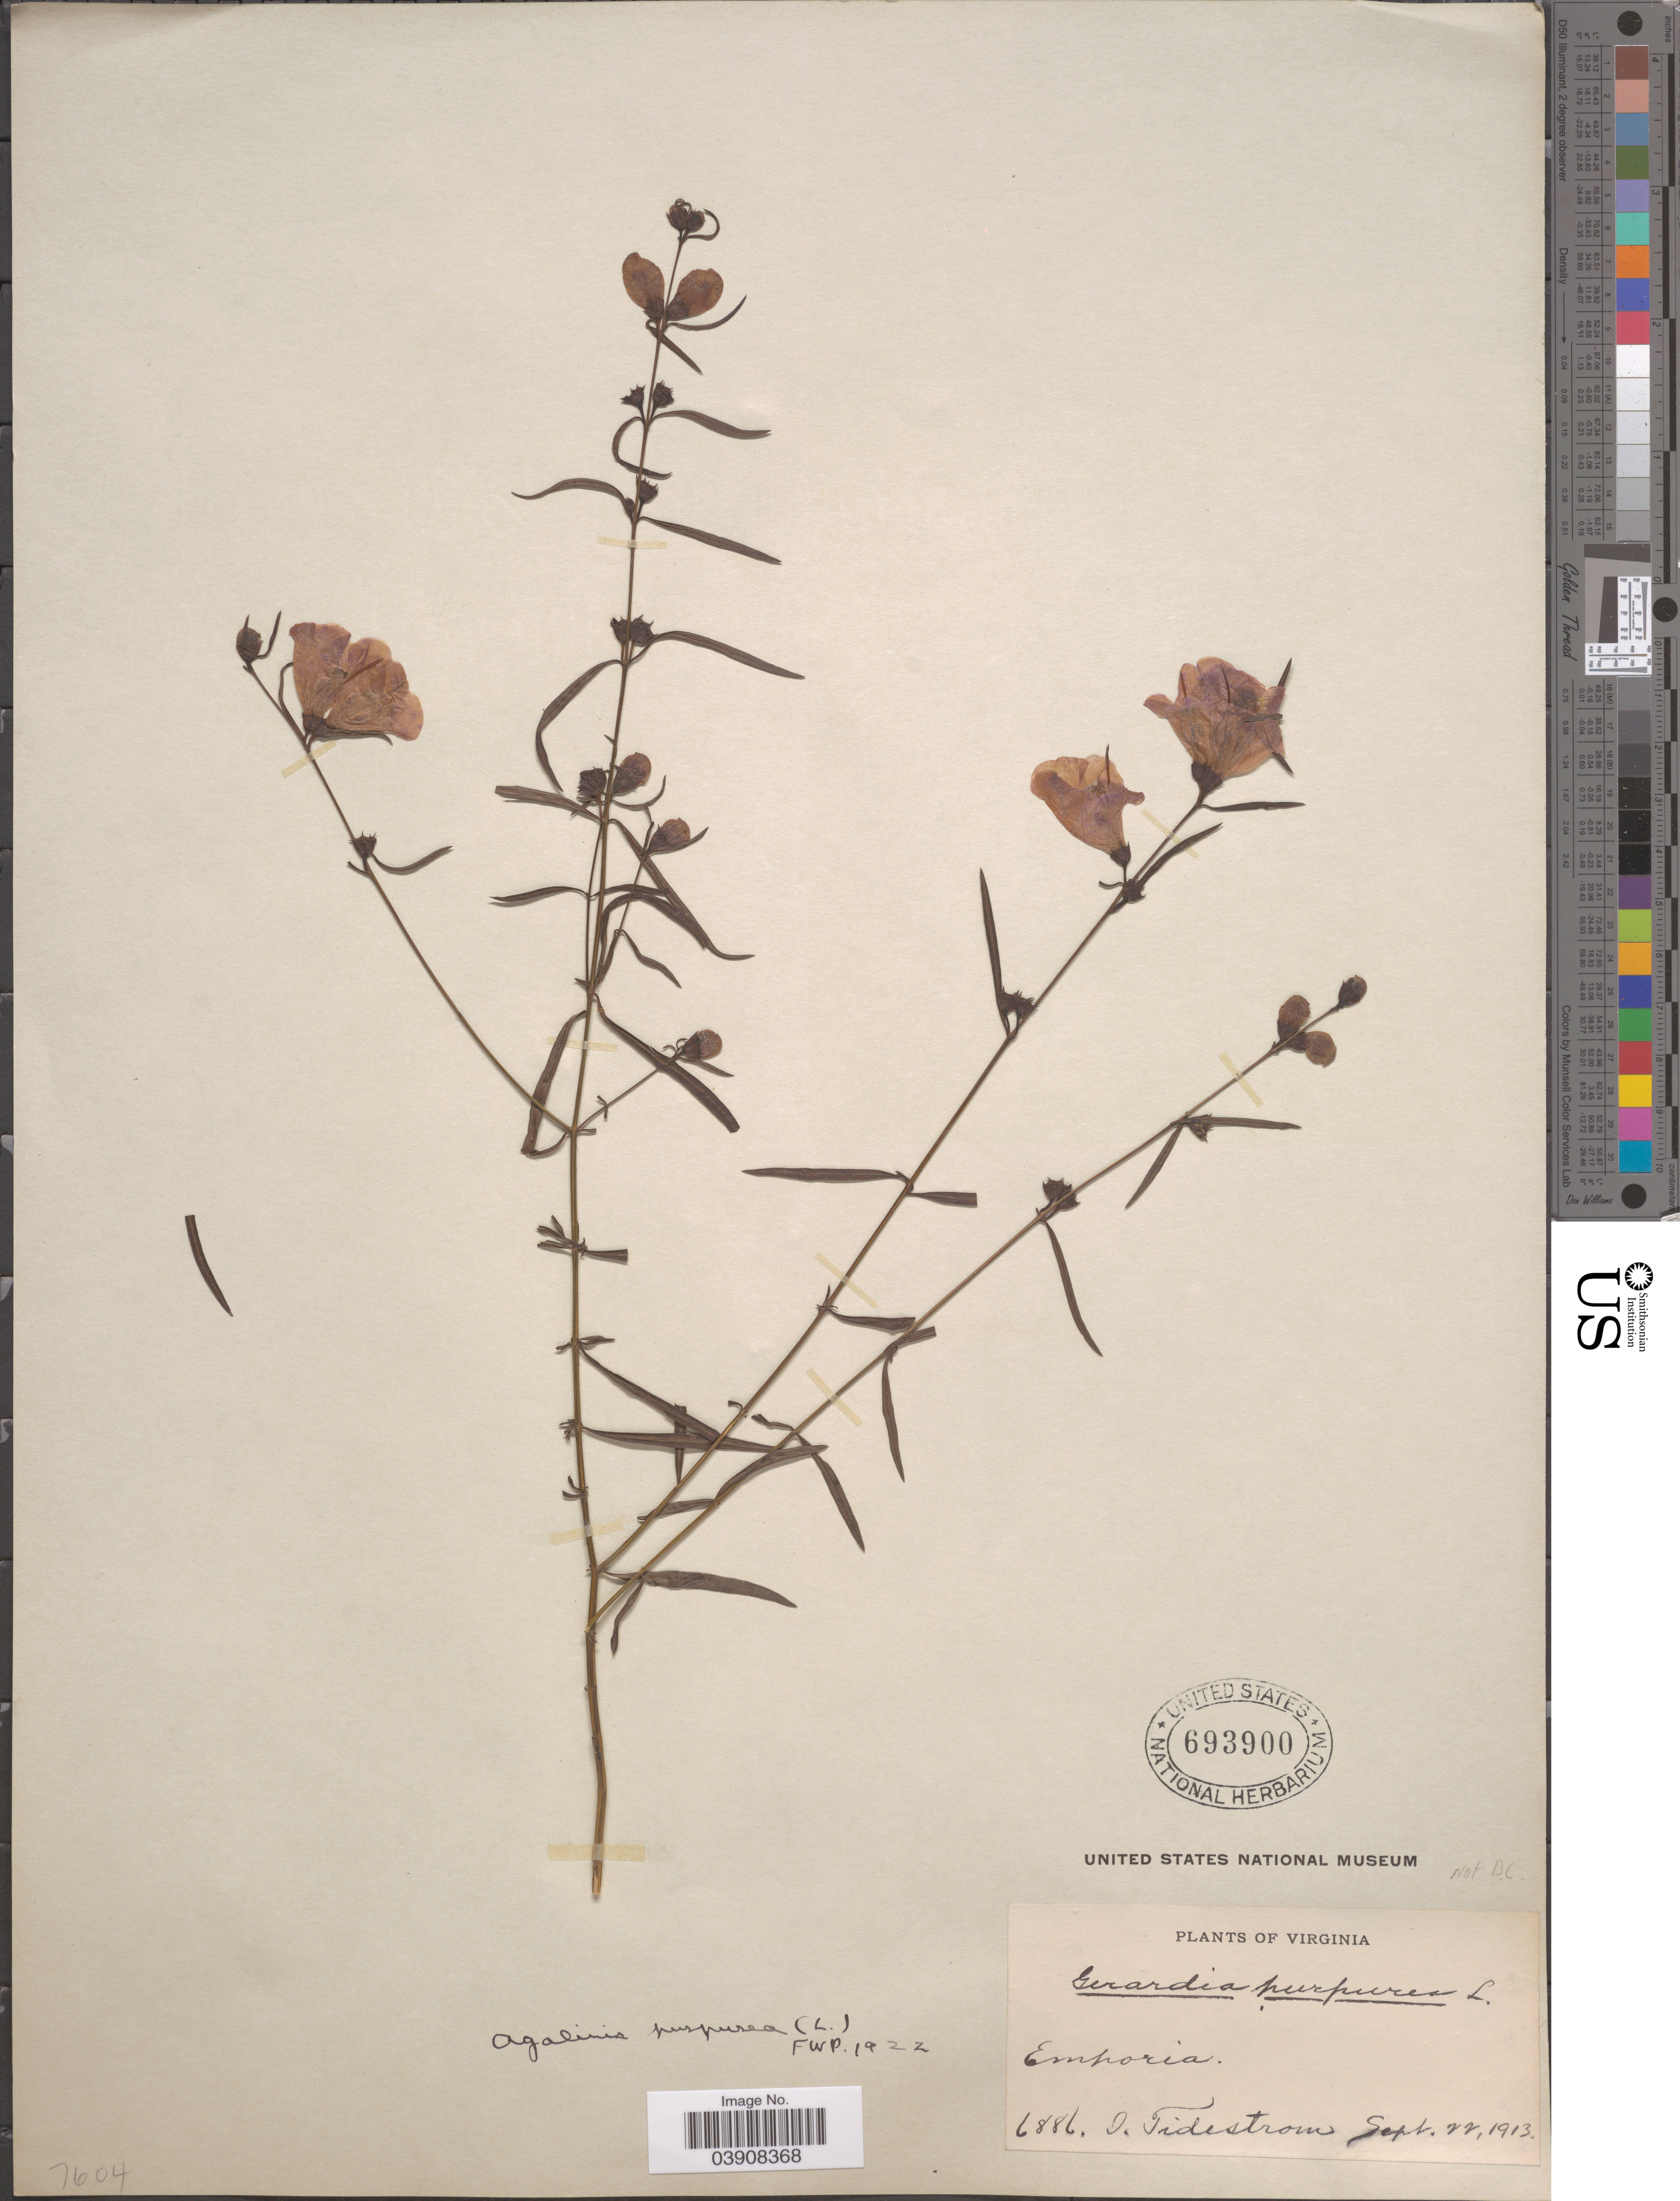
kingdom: Plantae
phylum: Tracheophyta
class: Magnoliopsida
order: Lamiales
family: Orobanchaceae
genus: Agalinis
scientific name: Agalinis purpurea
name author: (L.) Pennell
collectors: I. F. Tidestrom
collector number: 6886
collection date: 1913-09-22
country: United States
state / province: Virginia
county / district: City of Emporia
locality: Emporia.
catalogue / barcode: US 693900